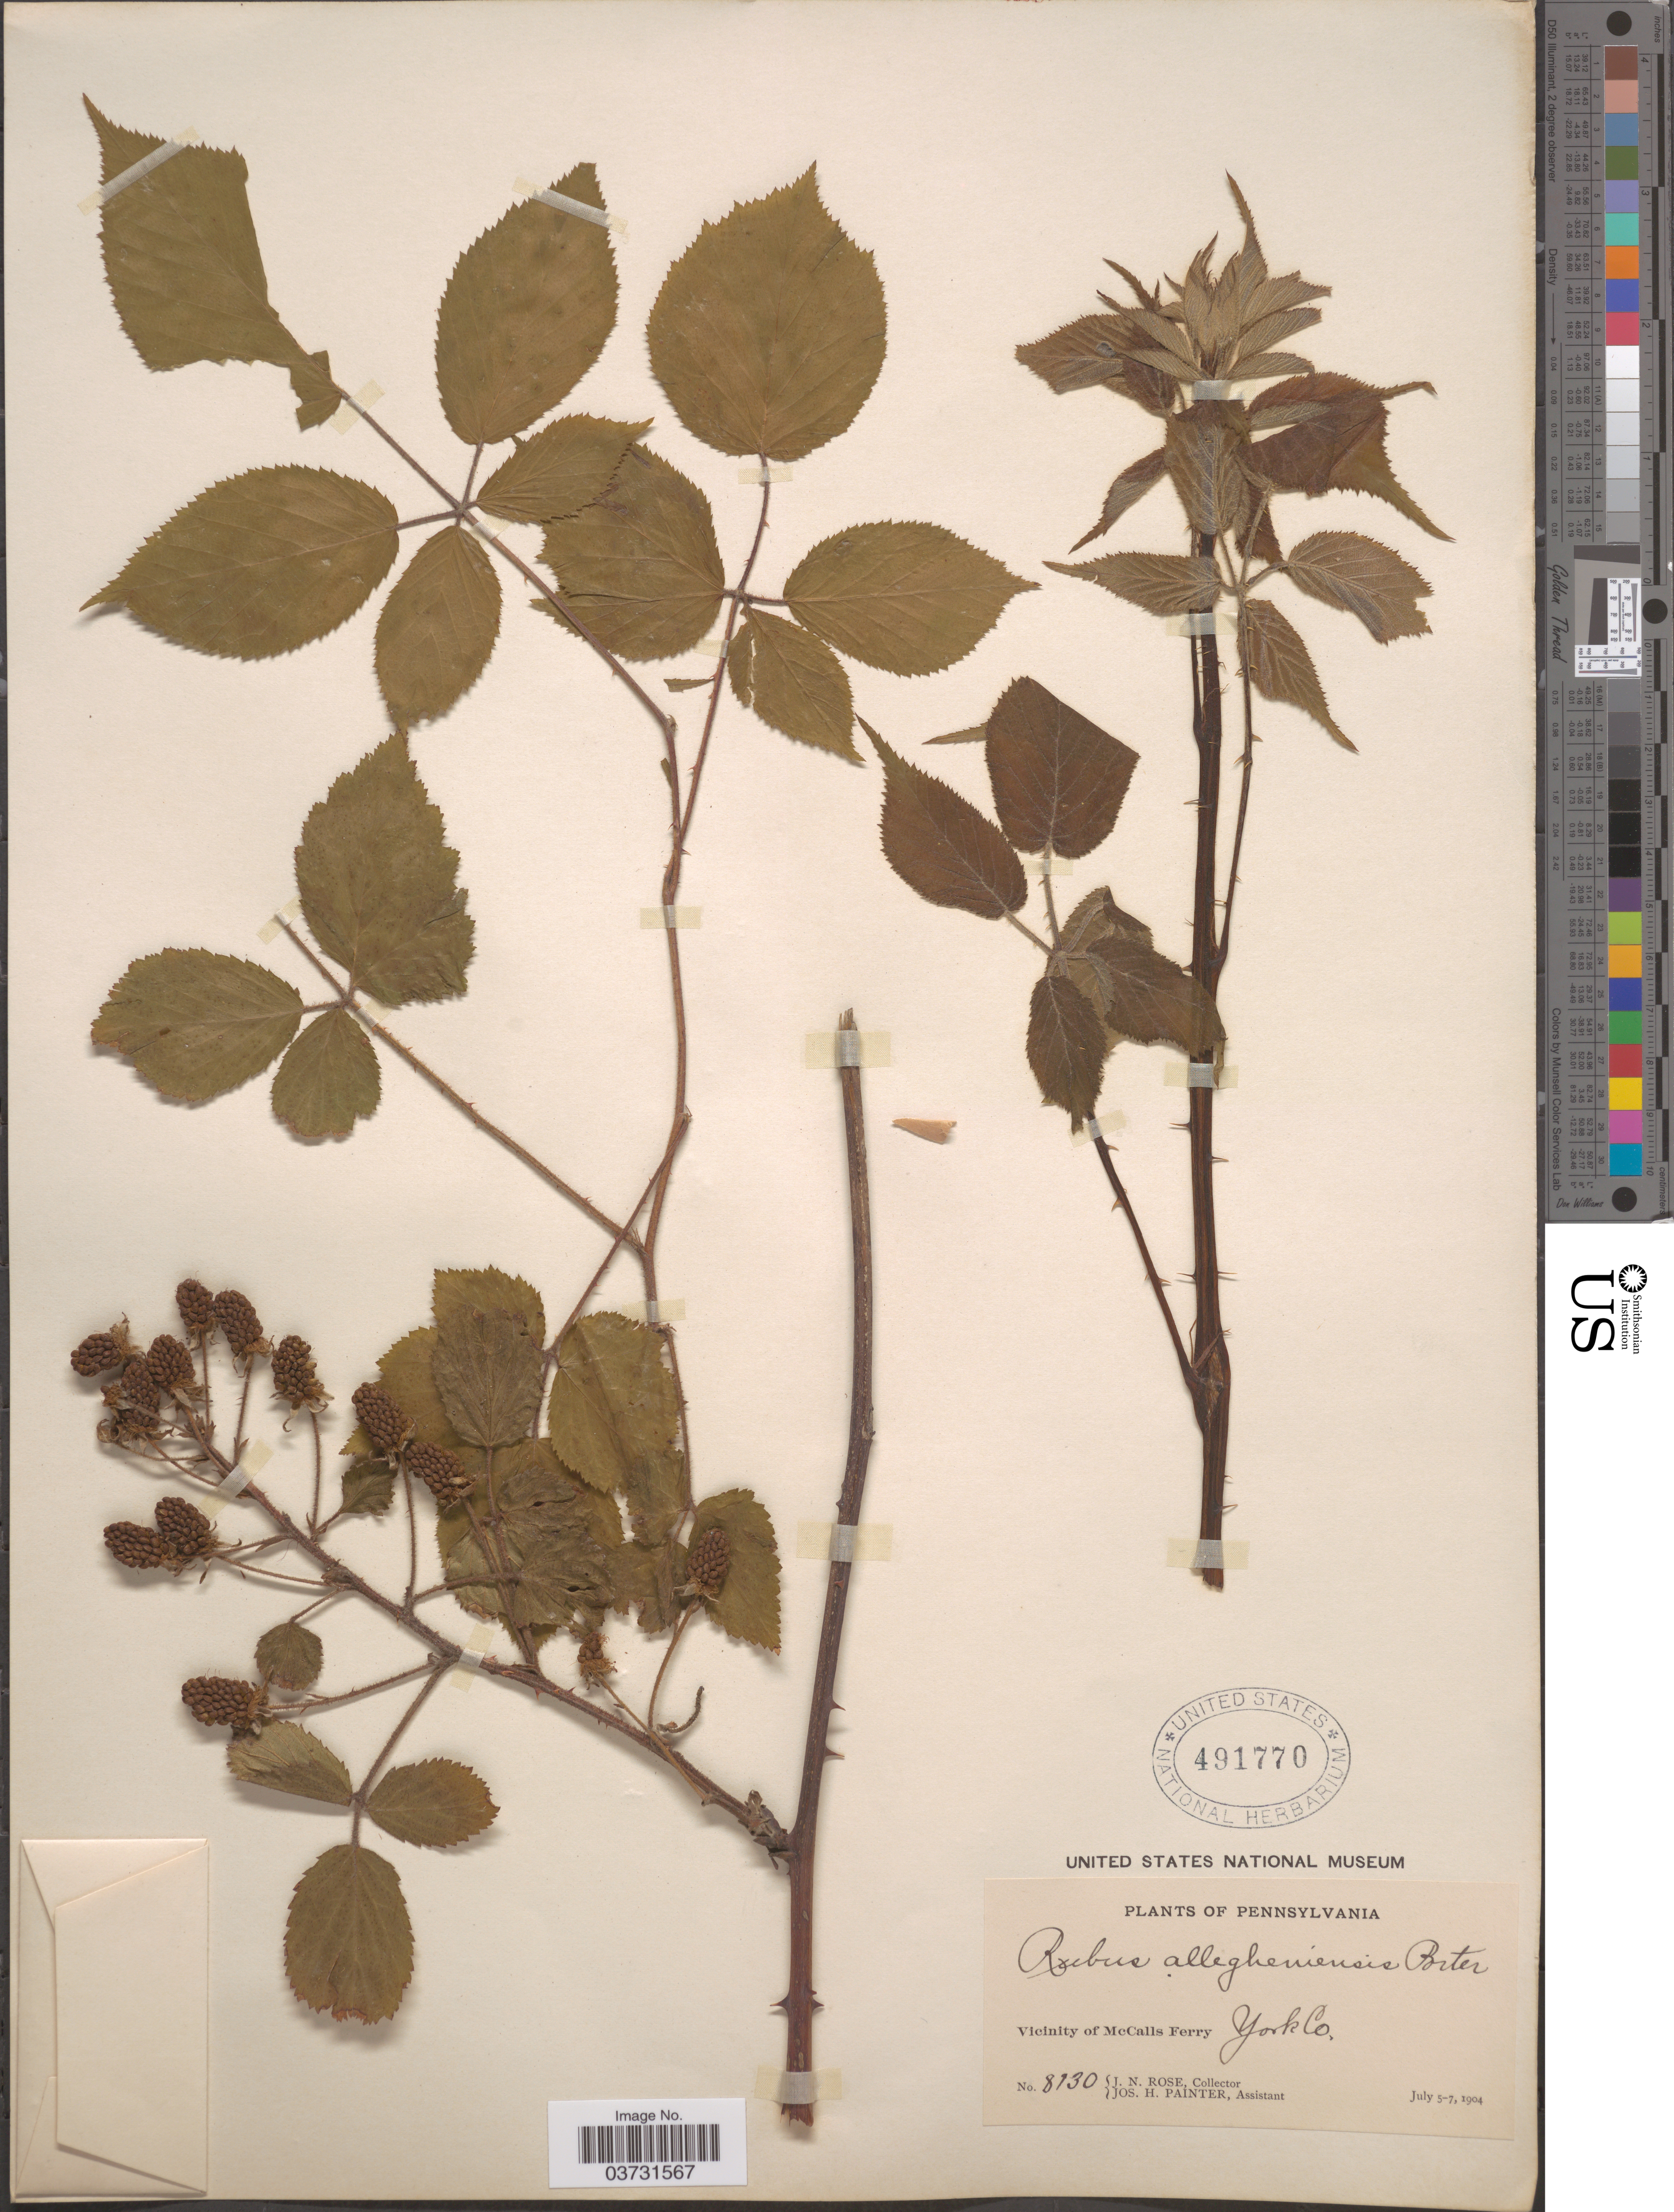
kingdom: Plantae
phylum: Tracheophyta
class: Magnoliopsida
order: Rosales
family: Rosaceae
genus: Rubus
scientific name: Rubus nigrobaccus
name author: L.H. Bailey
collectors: J. N. Rose & J. H. Painter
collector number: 8130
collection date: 1904-07-05/1904-07-07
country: United States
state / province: Pennsylvania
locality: Vicinity of McCalls Ferry. York Co.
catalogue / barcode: US 491770